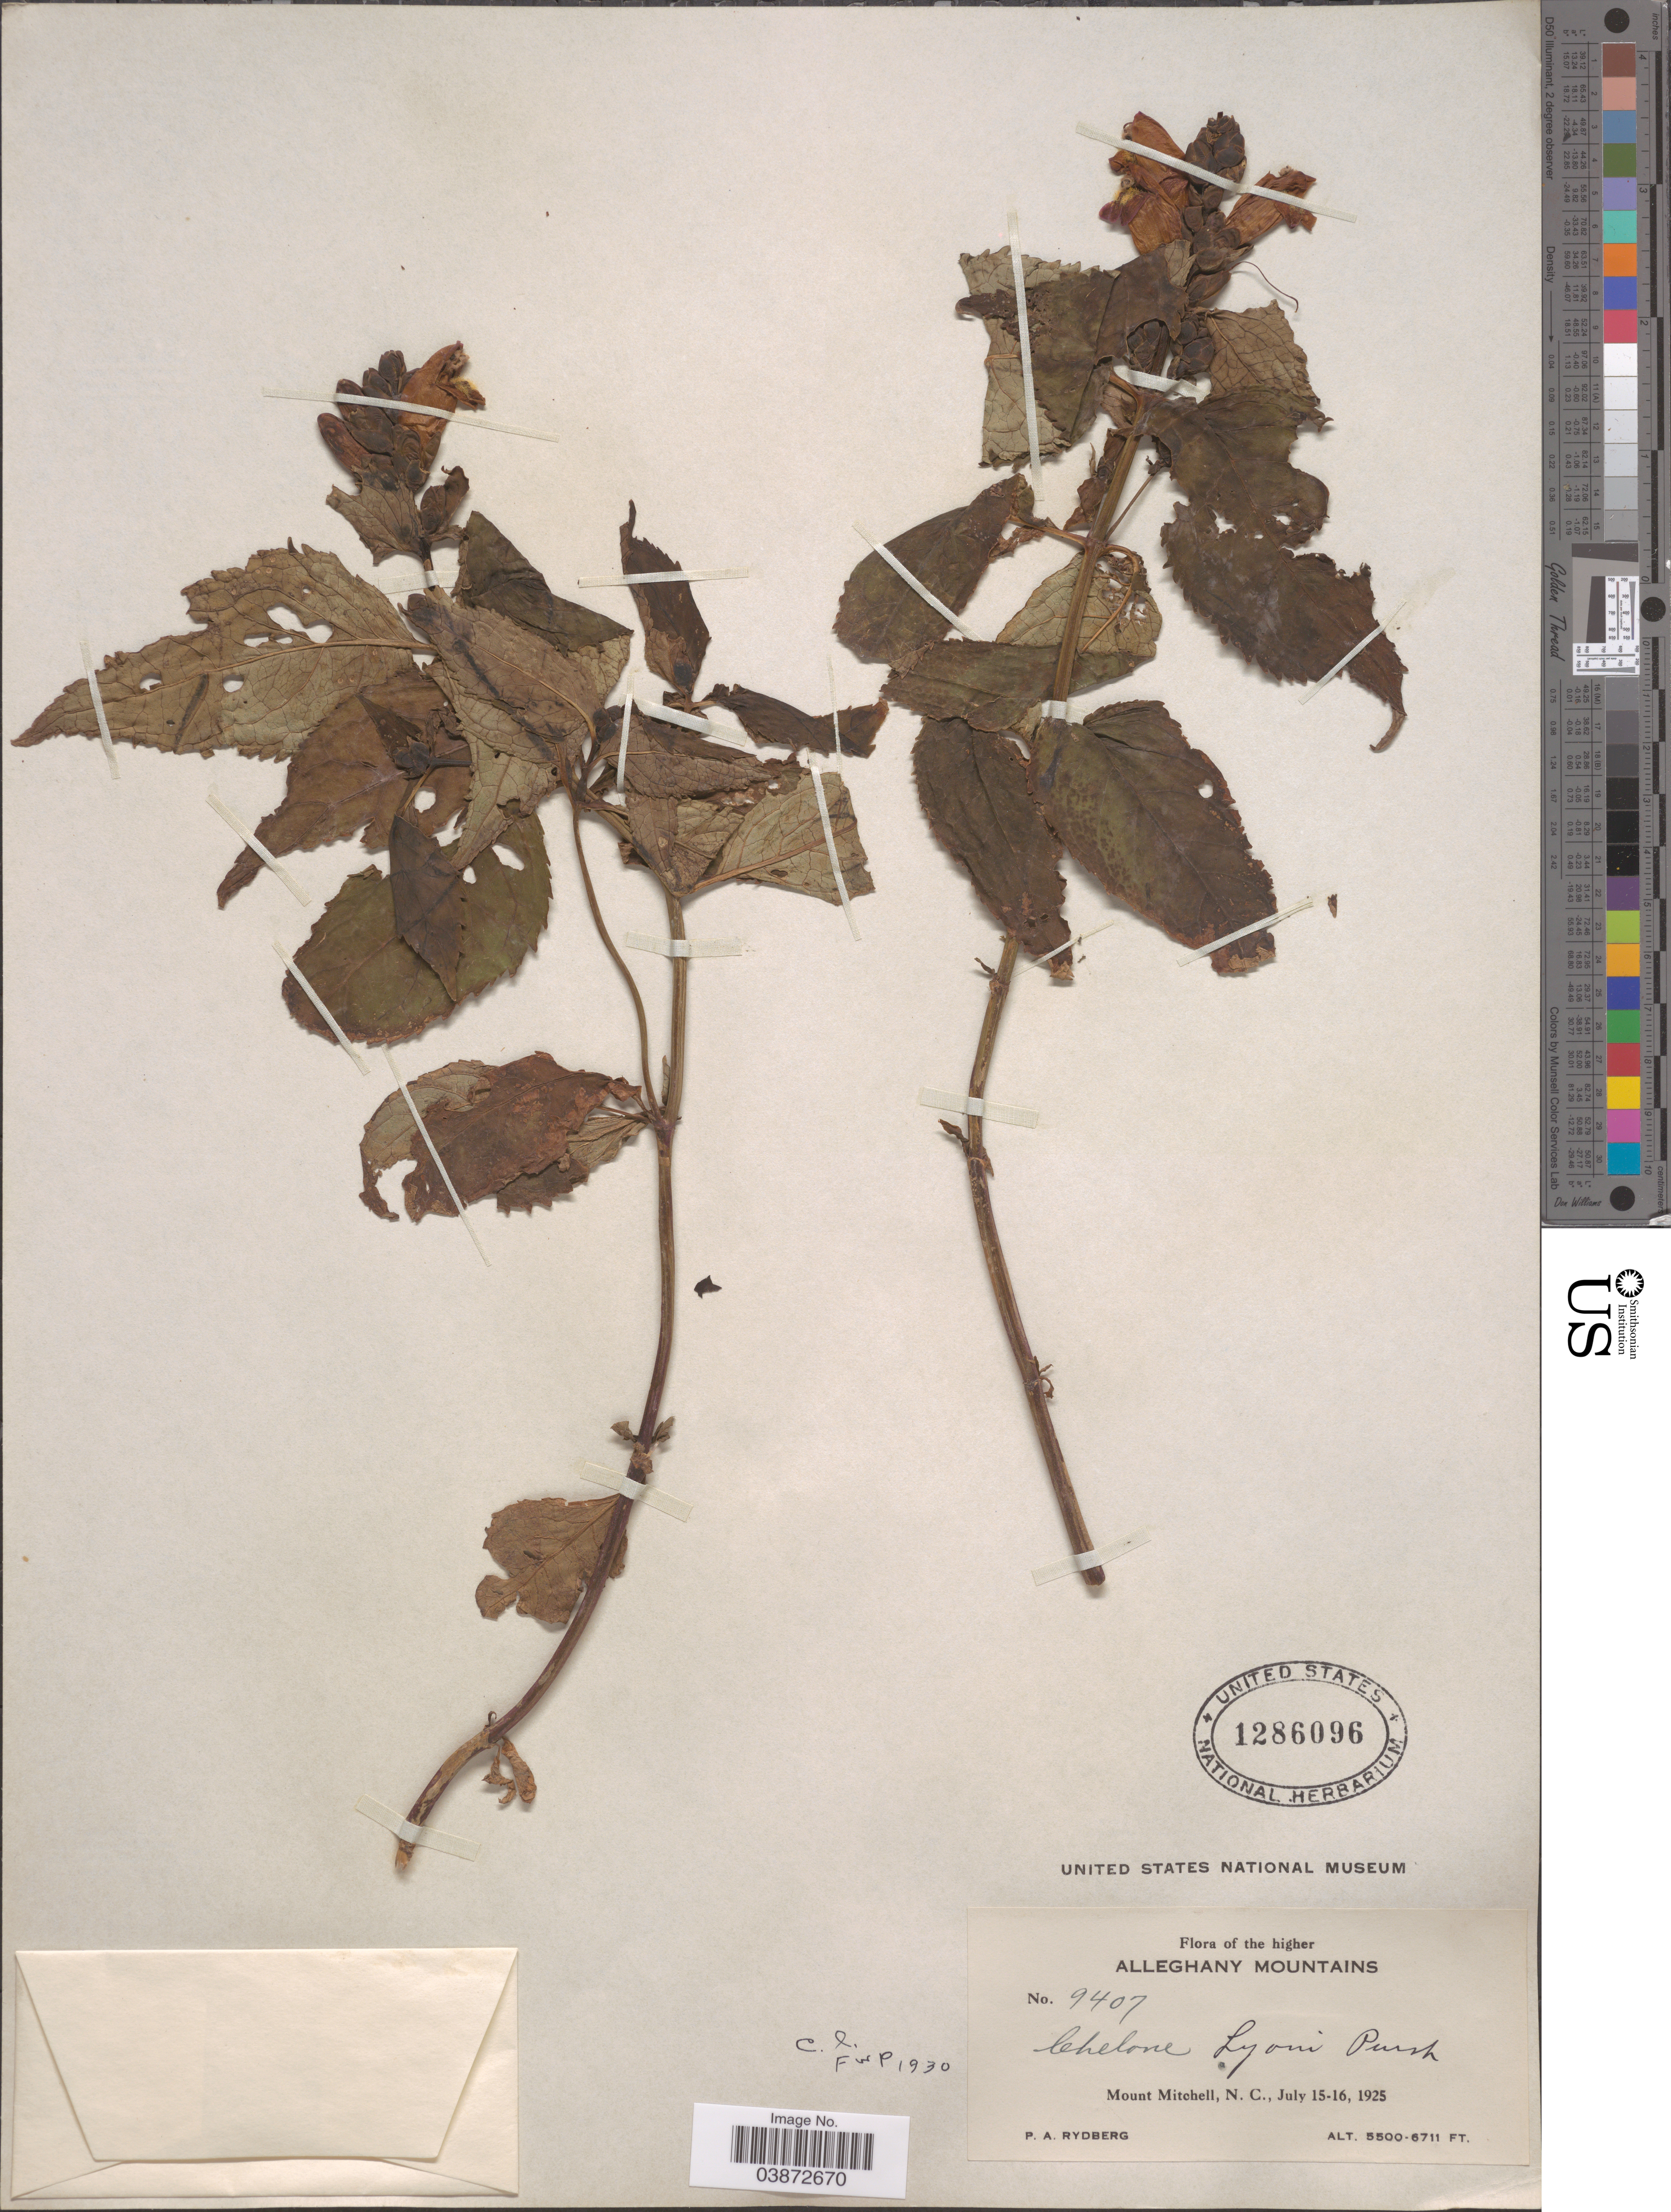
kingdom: Plantae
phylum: Tracheophyta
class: Magnoliopsida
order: Lamiales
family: Plantaginaceae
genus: Chelone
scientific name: Chelone lyonii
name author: Pursh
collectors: P. A. Rydberg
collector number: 9407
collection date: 1925-07-15/1925-07-16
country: United States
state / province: North Carolina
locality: The higher Alleghany Mountains. Mount Mitchell.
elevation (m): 1676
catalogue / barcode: US 1286096